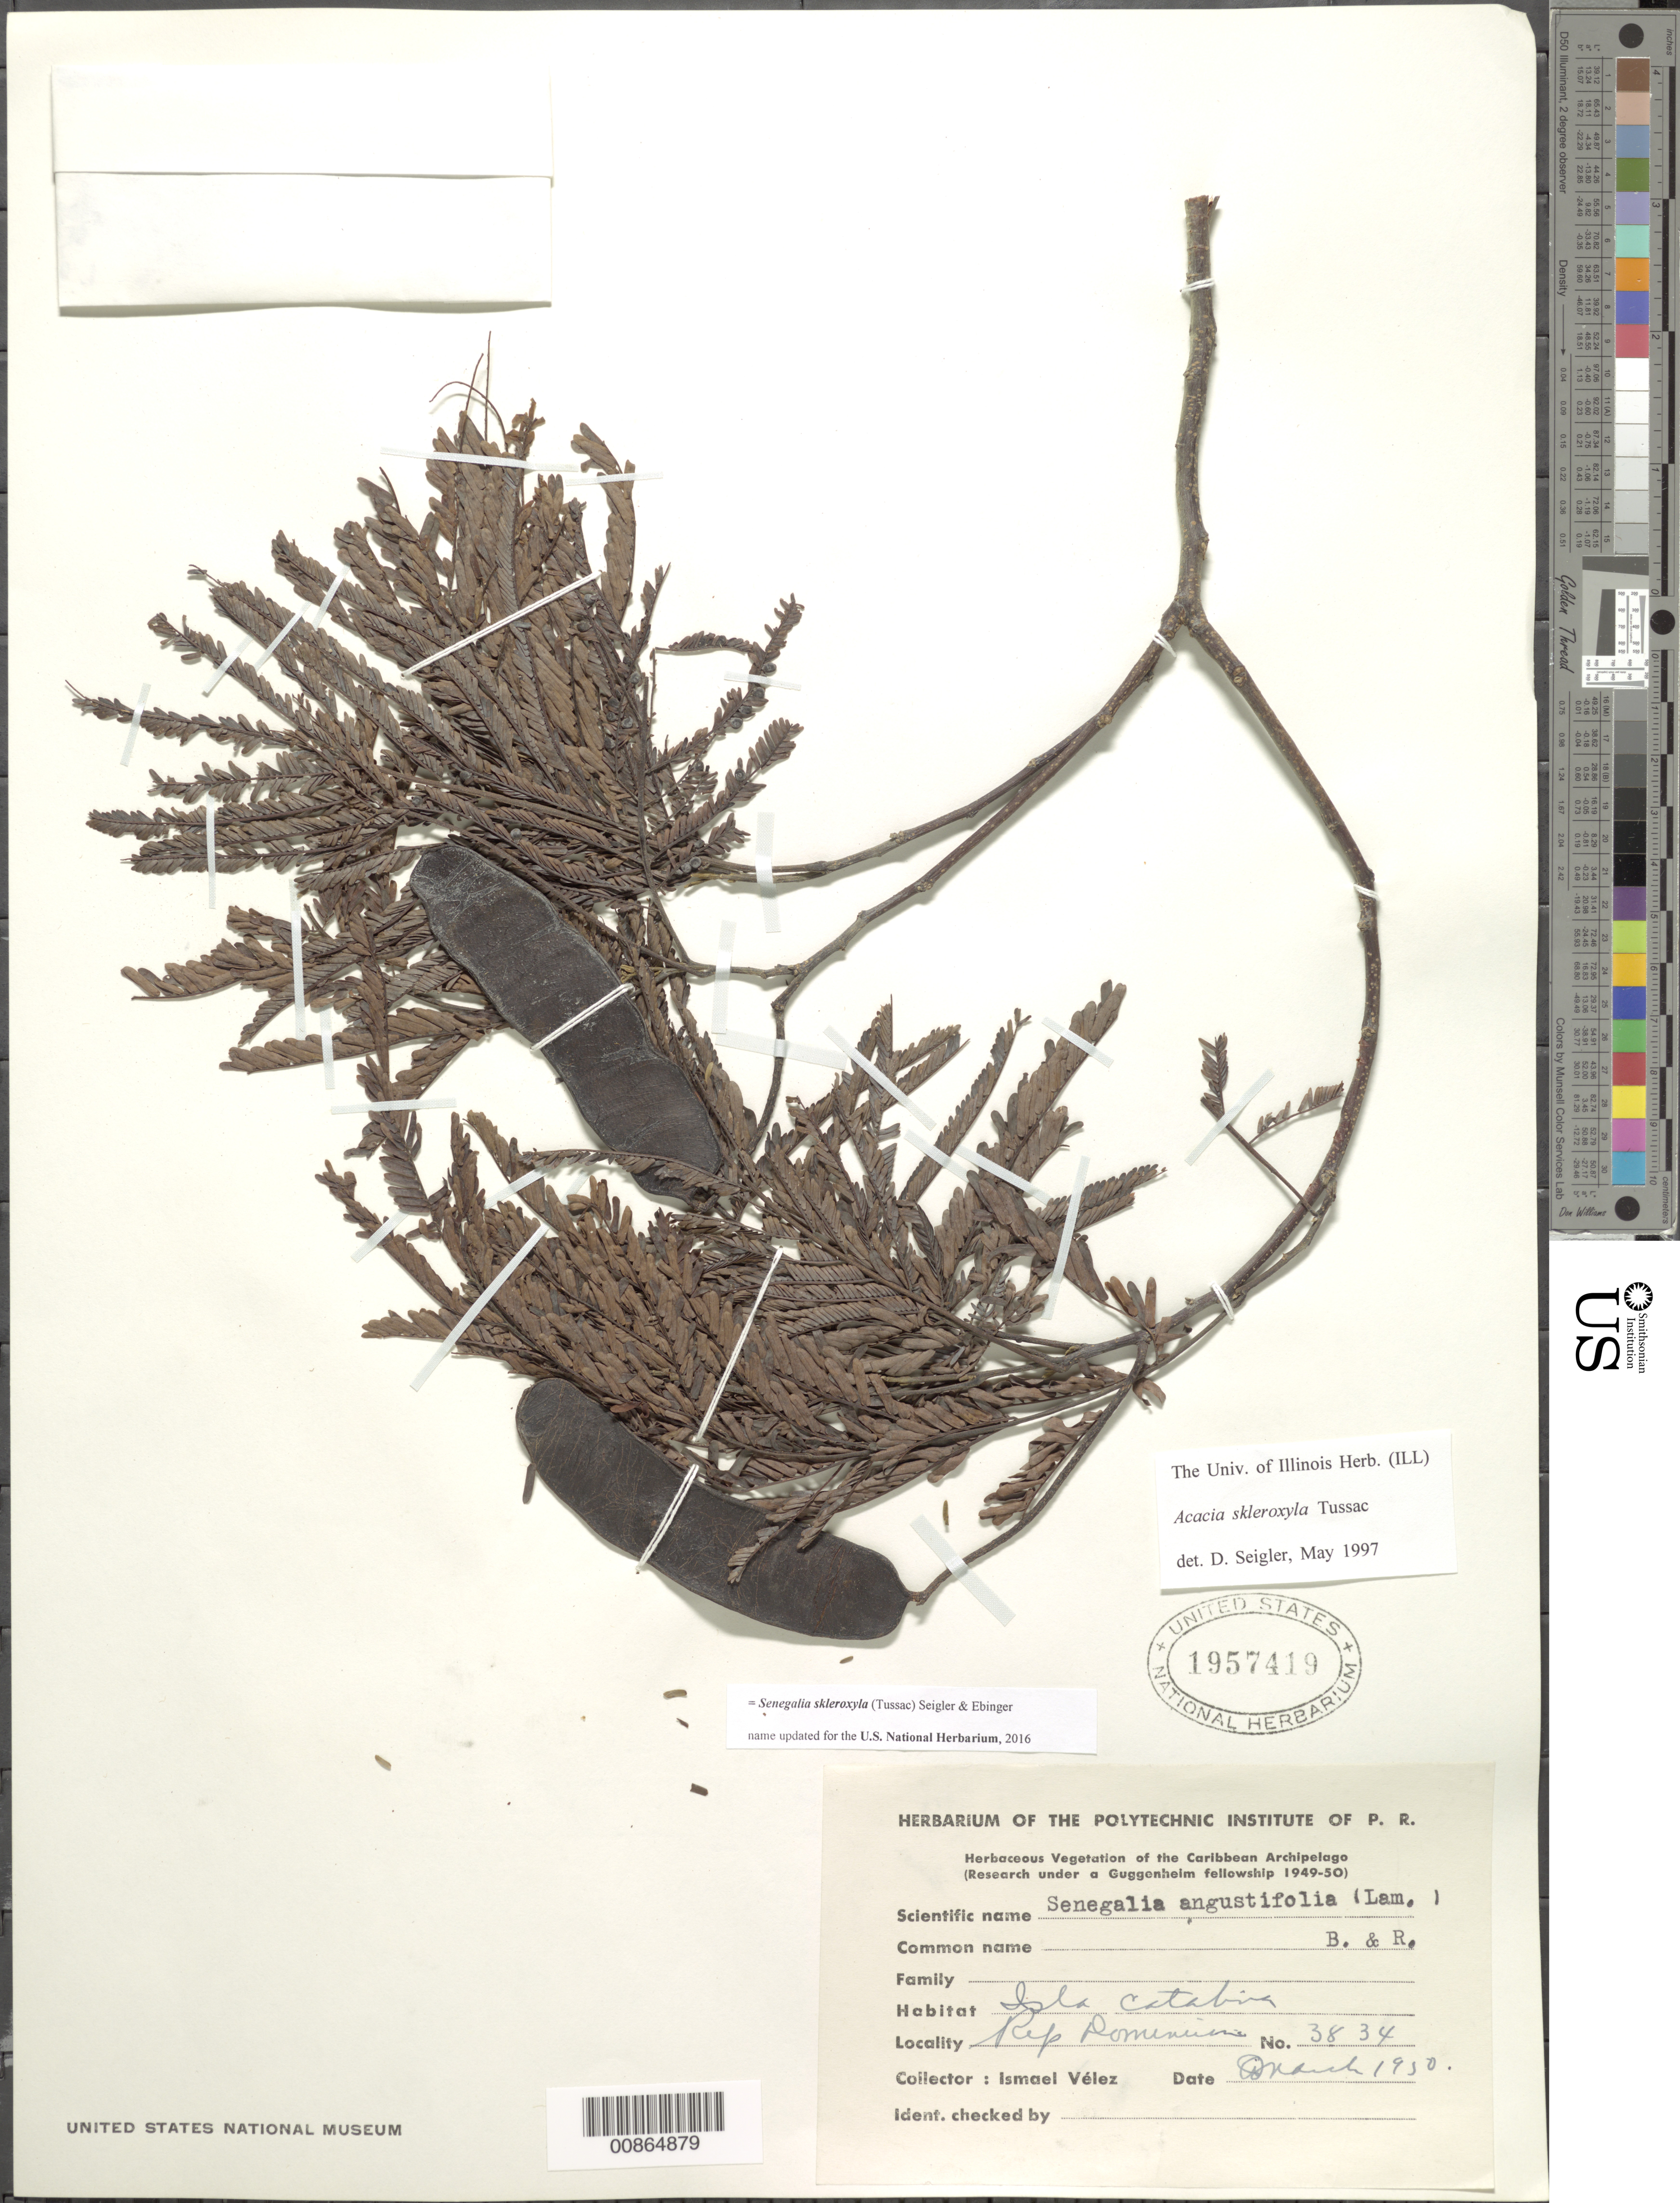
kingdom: Plantae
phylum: Tracheophyta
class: Magnoliopsida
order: Fabales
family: Fabaceae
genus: Parasenegalia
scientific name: Parasenegalia skleroxyla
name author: (Tussac) Seigler & Ebinger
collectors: I. Velez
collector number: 3834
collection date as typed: Mar 1950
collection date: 1950-03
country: Dominican Republic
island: Isla Catalina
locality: Isla Catalina.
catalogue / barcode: US 1957419